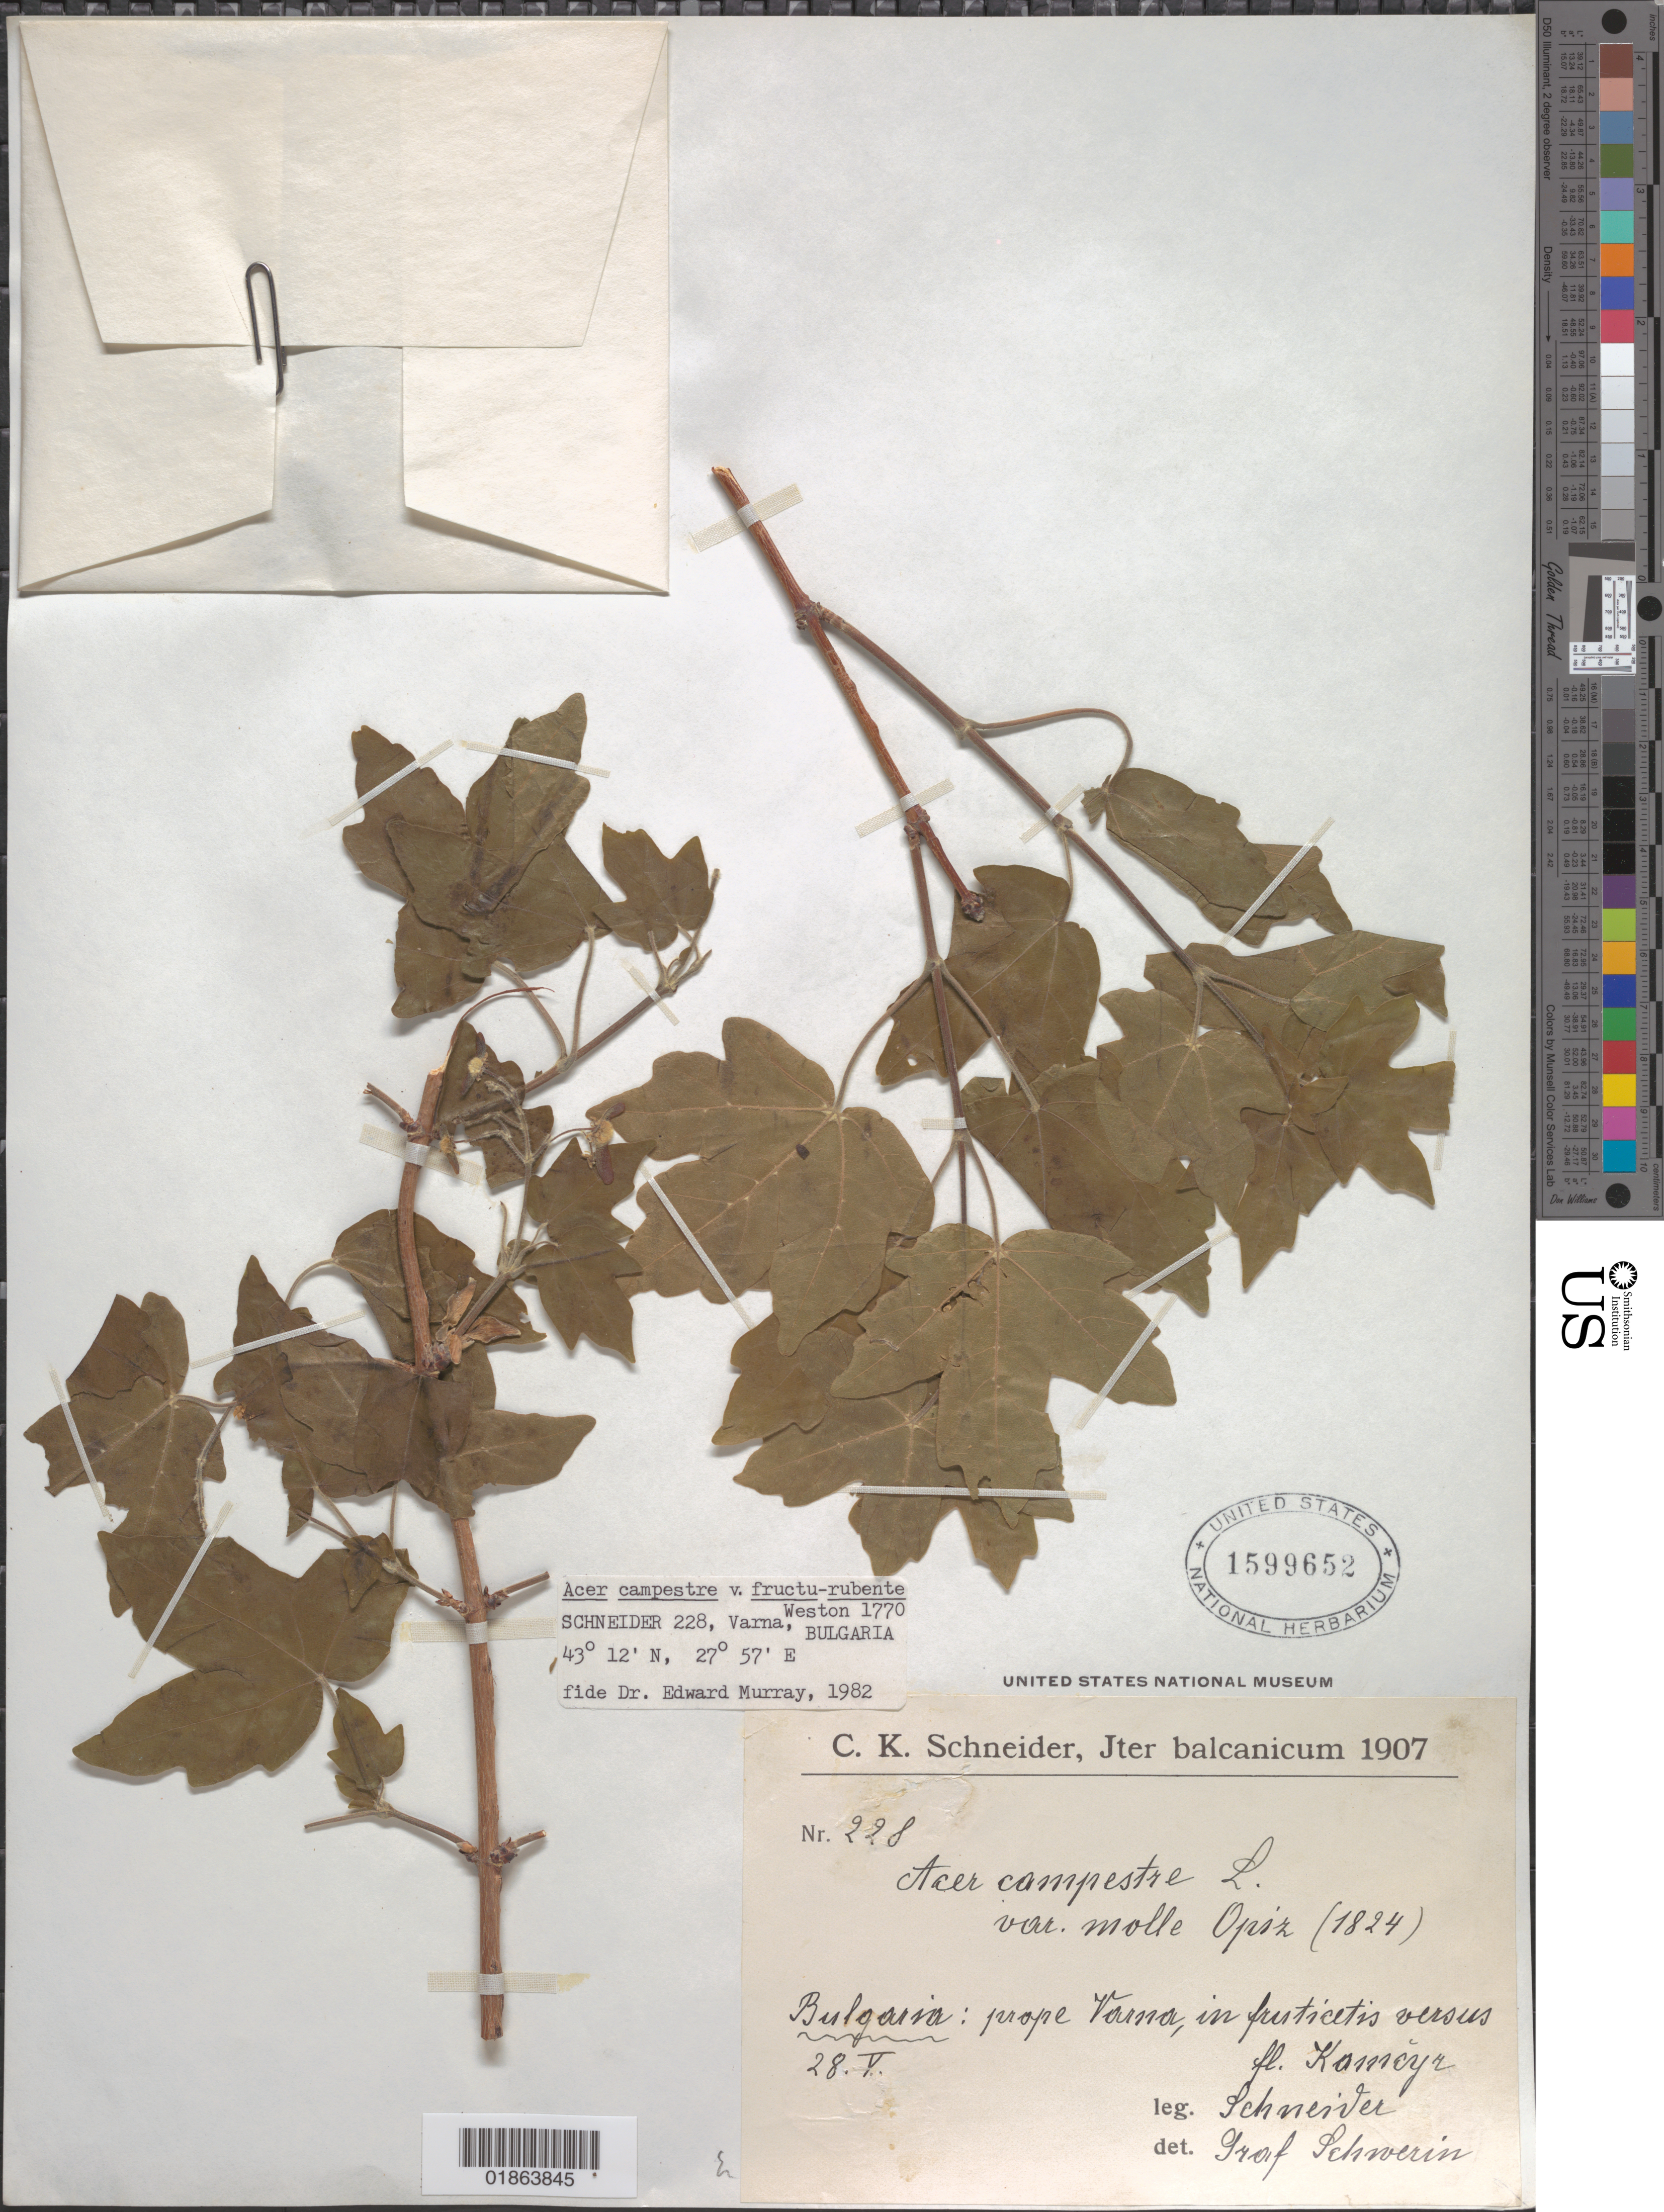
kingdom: Plantae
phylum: Tracheophyta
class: Magnoliopsida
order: Sapindales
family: Sapindaceae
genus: Acer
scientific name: Acer campestre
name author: L.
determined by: Murray, Edward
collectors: C. K. Schneider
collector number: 228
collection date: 1907-05-28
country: Bulgaria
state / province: Varna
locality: Varna, in fruticetis versus fl. Kamčyr [Kamčija ?]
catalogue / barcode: US 1599652